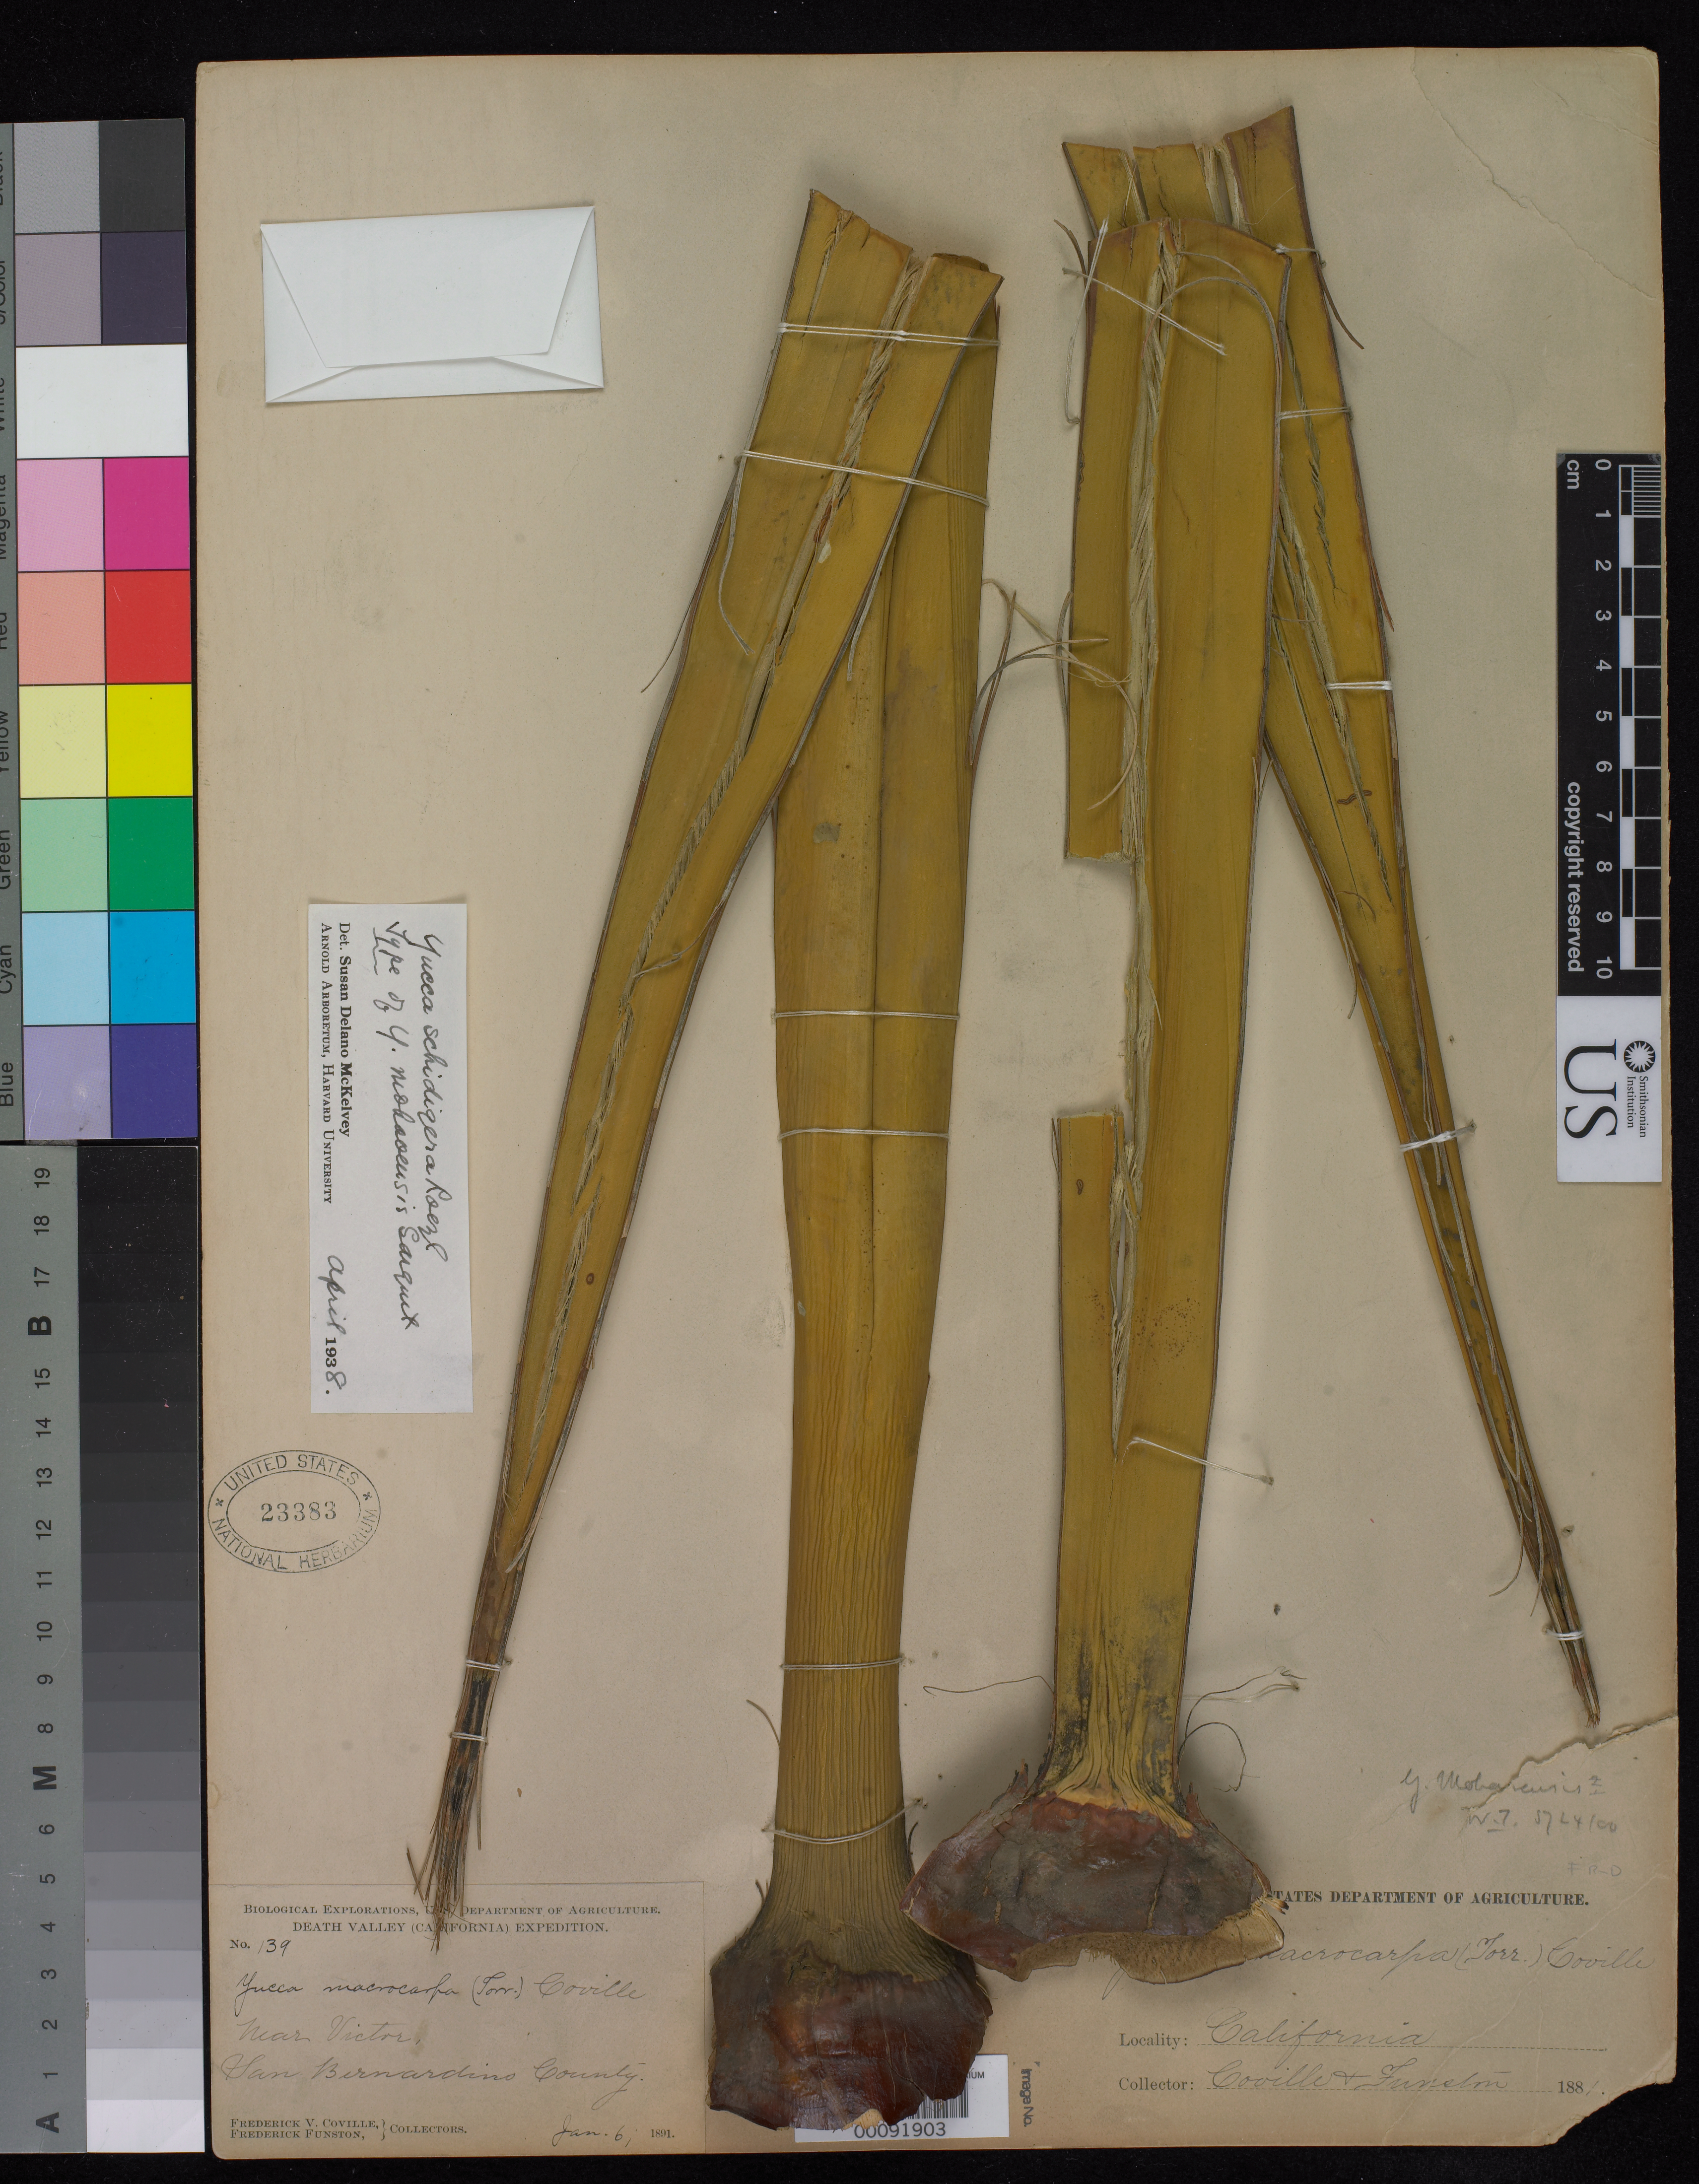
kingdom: Plantae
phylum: Tracheophyta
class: Liliopsida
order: Asparagales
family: Asparagaceae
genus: Yucca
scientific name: Yucca mohavensis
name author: Coville ex Sarg.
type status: Type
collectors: F. V. Coville & F. Funston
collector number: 139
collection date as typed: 06 Jan 1891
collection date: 1891-01-06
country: United States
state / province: California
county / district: San Bernardino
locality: Near Victor.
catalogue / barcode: US 23383